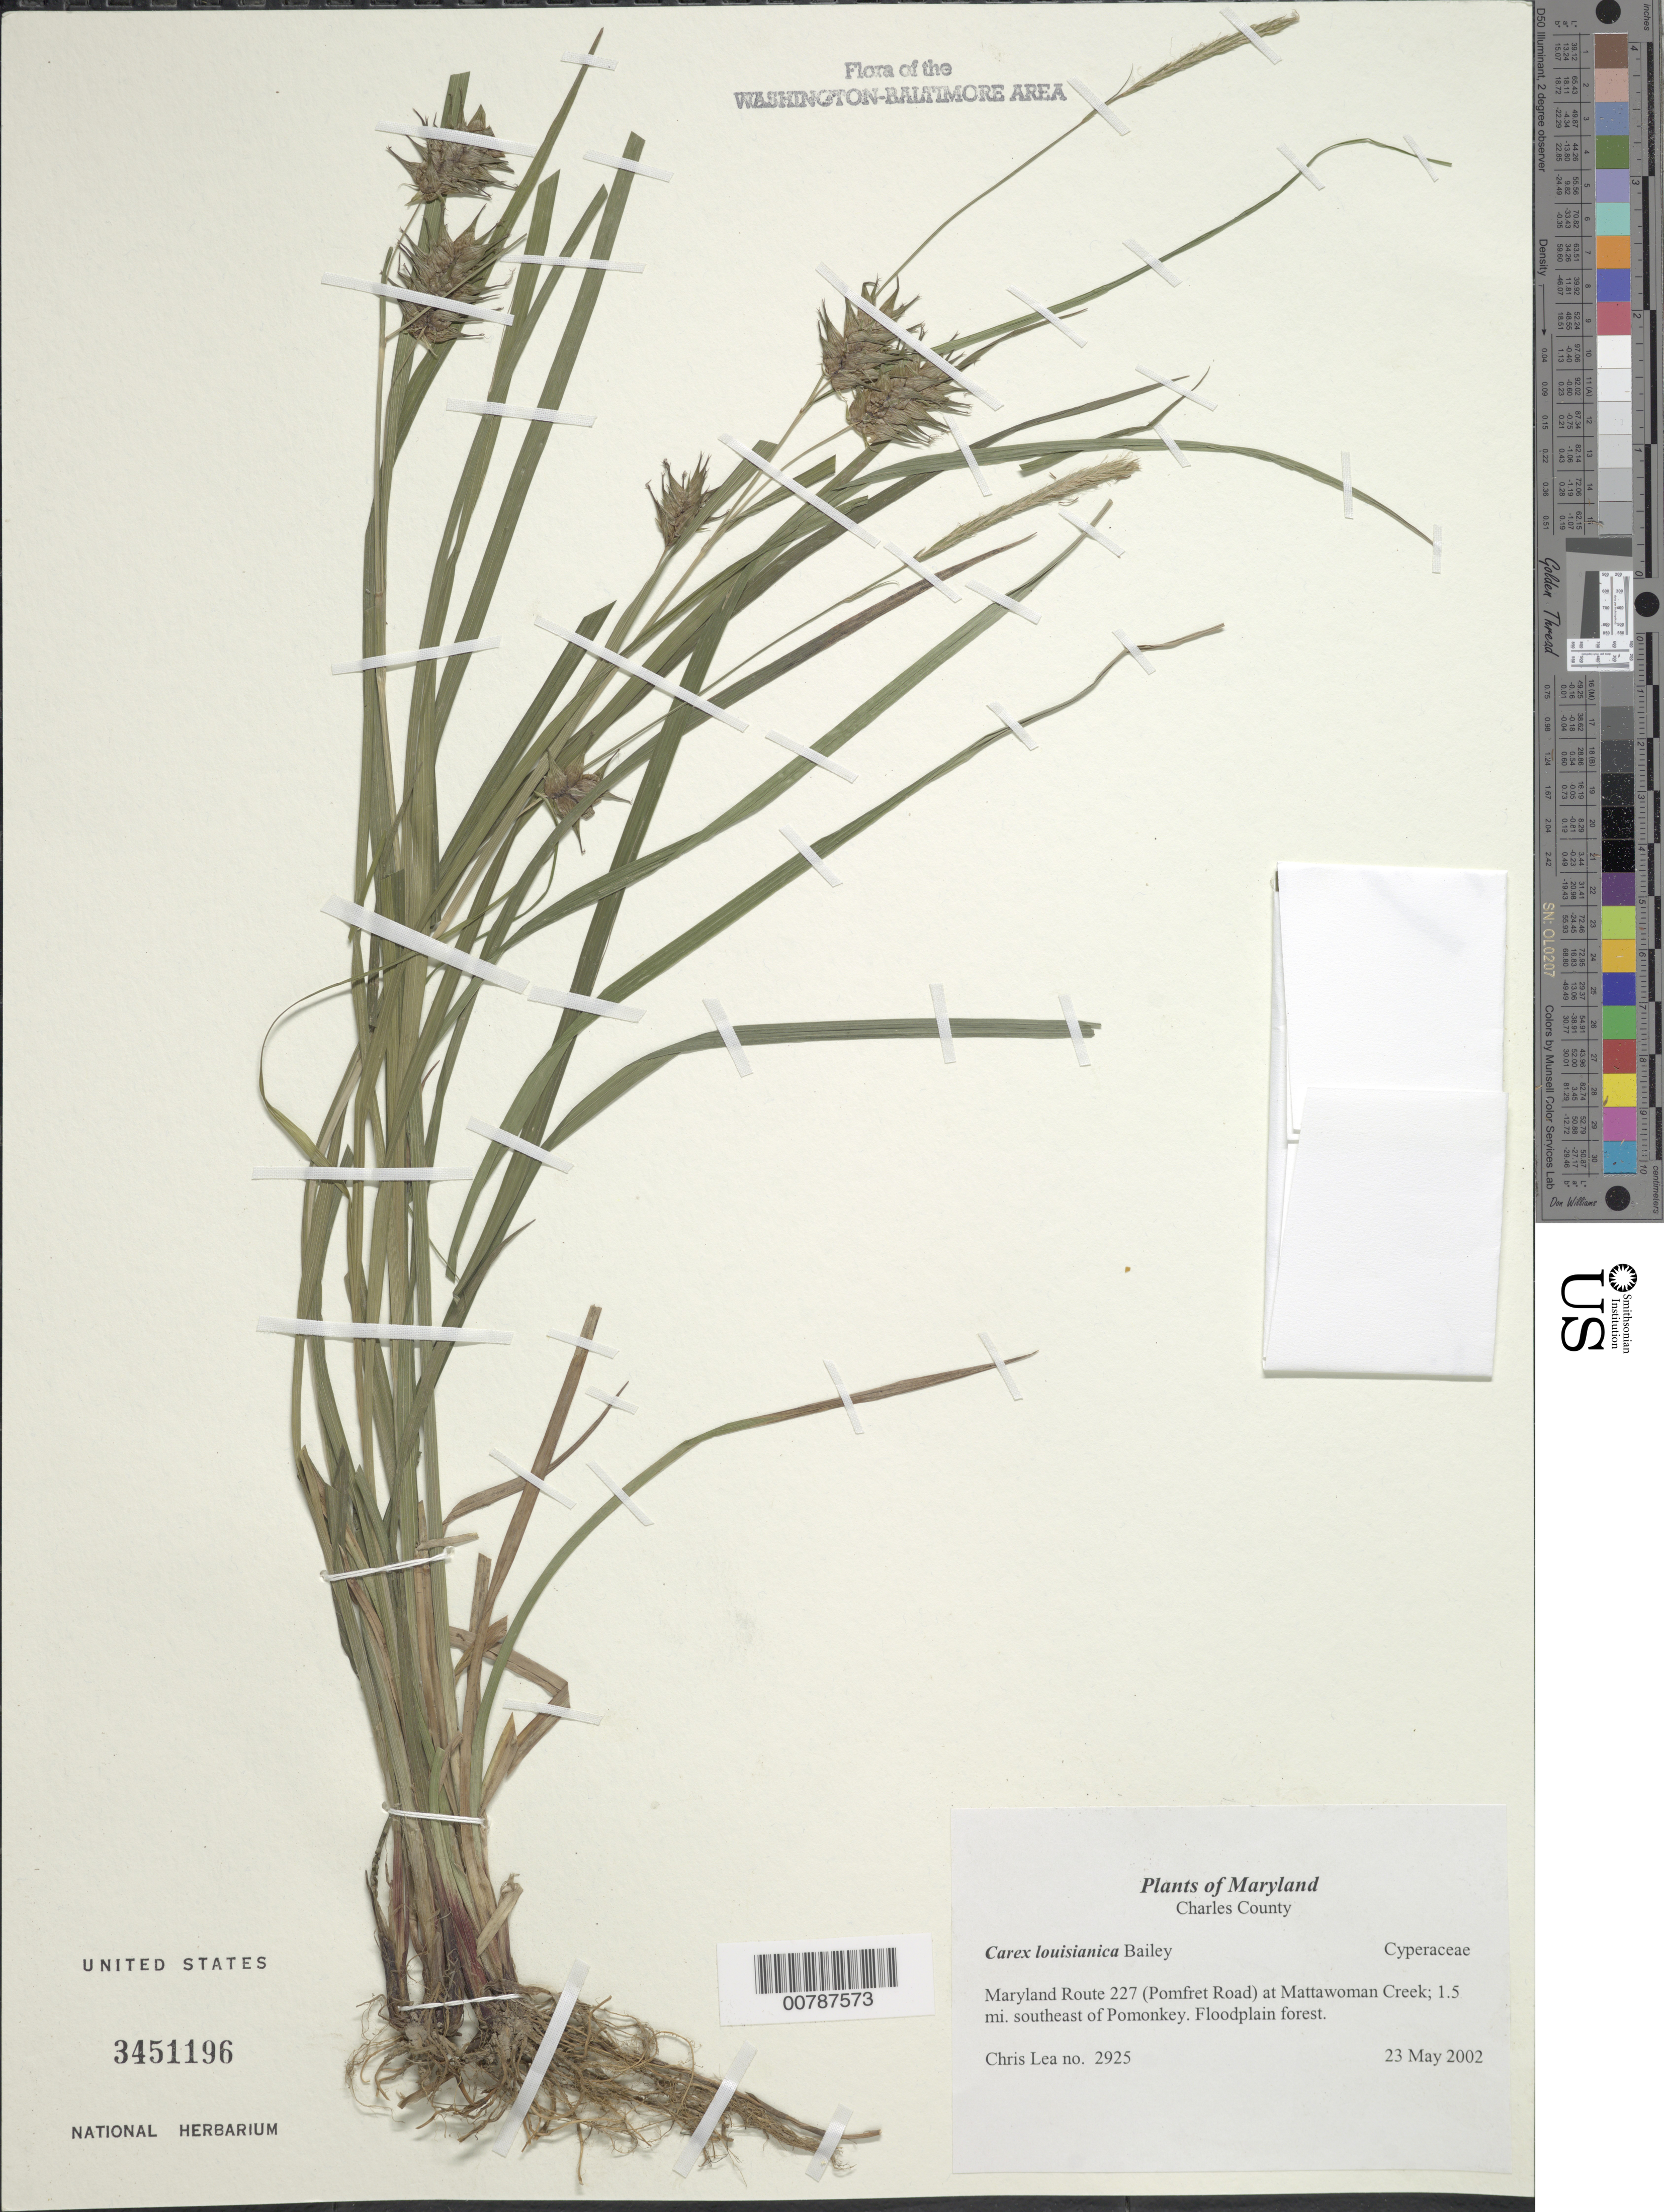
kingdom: Plantae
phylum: Tracheophyta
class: Liliopsida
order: Poales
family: Cyperaceae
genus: Carex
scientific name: Carex louisianica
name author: L.H. Bailey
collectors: C. Lea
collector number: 2925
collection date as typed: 23 May 2002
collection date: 2002-05-23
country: United States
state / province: Maryland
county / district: Charles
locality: Maryland Route 227 (Pomfret Road) at Mattawoman Creek; 1.5 mi. southeast of Pomonkey.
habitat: Floodplain forest.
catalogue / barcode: US 3451196